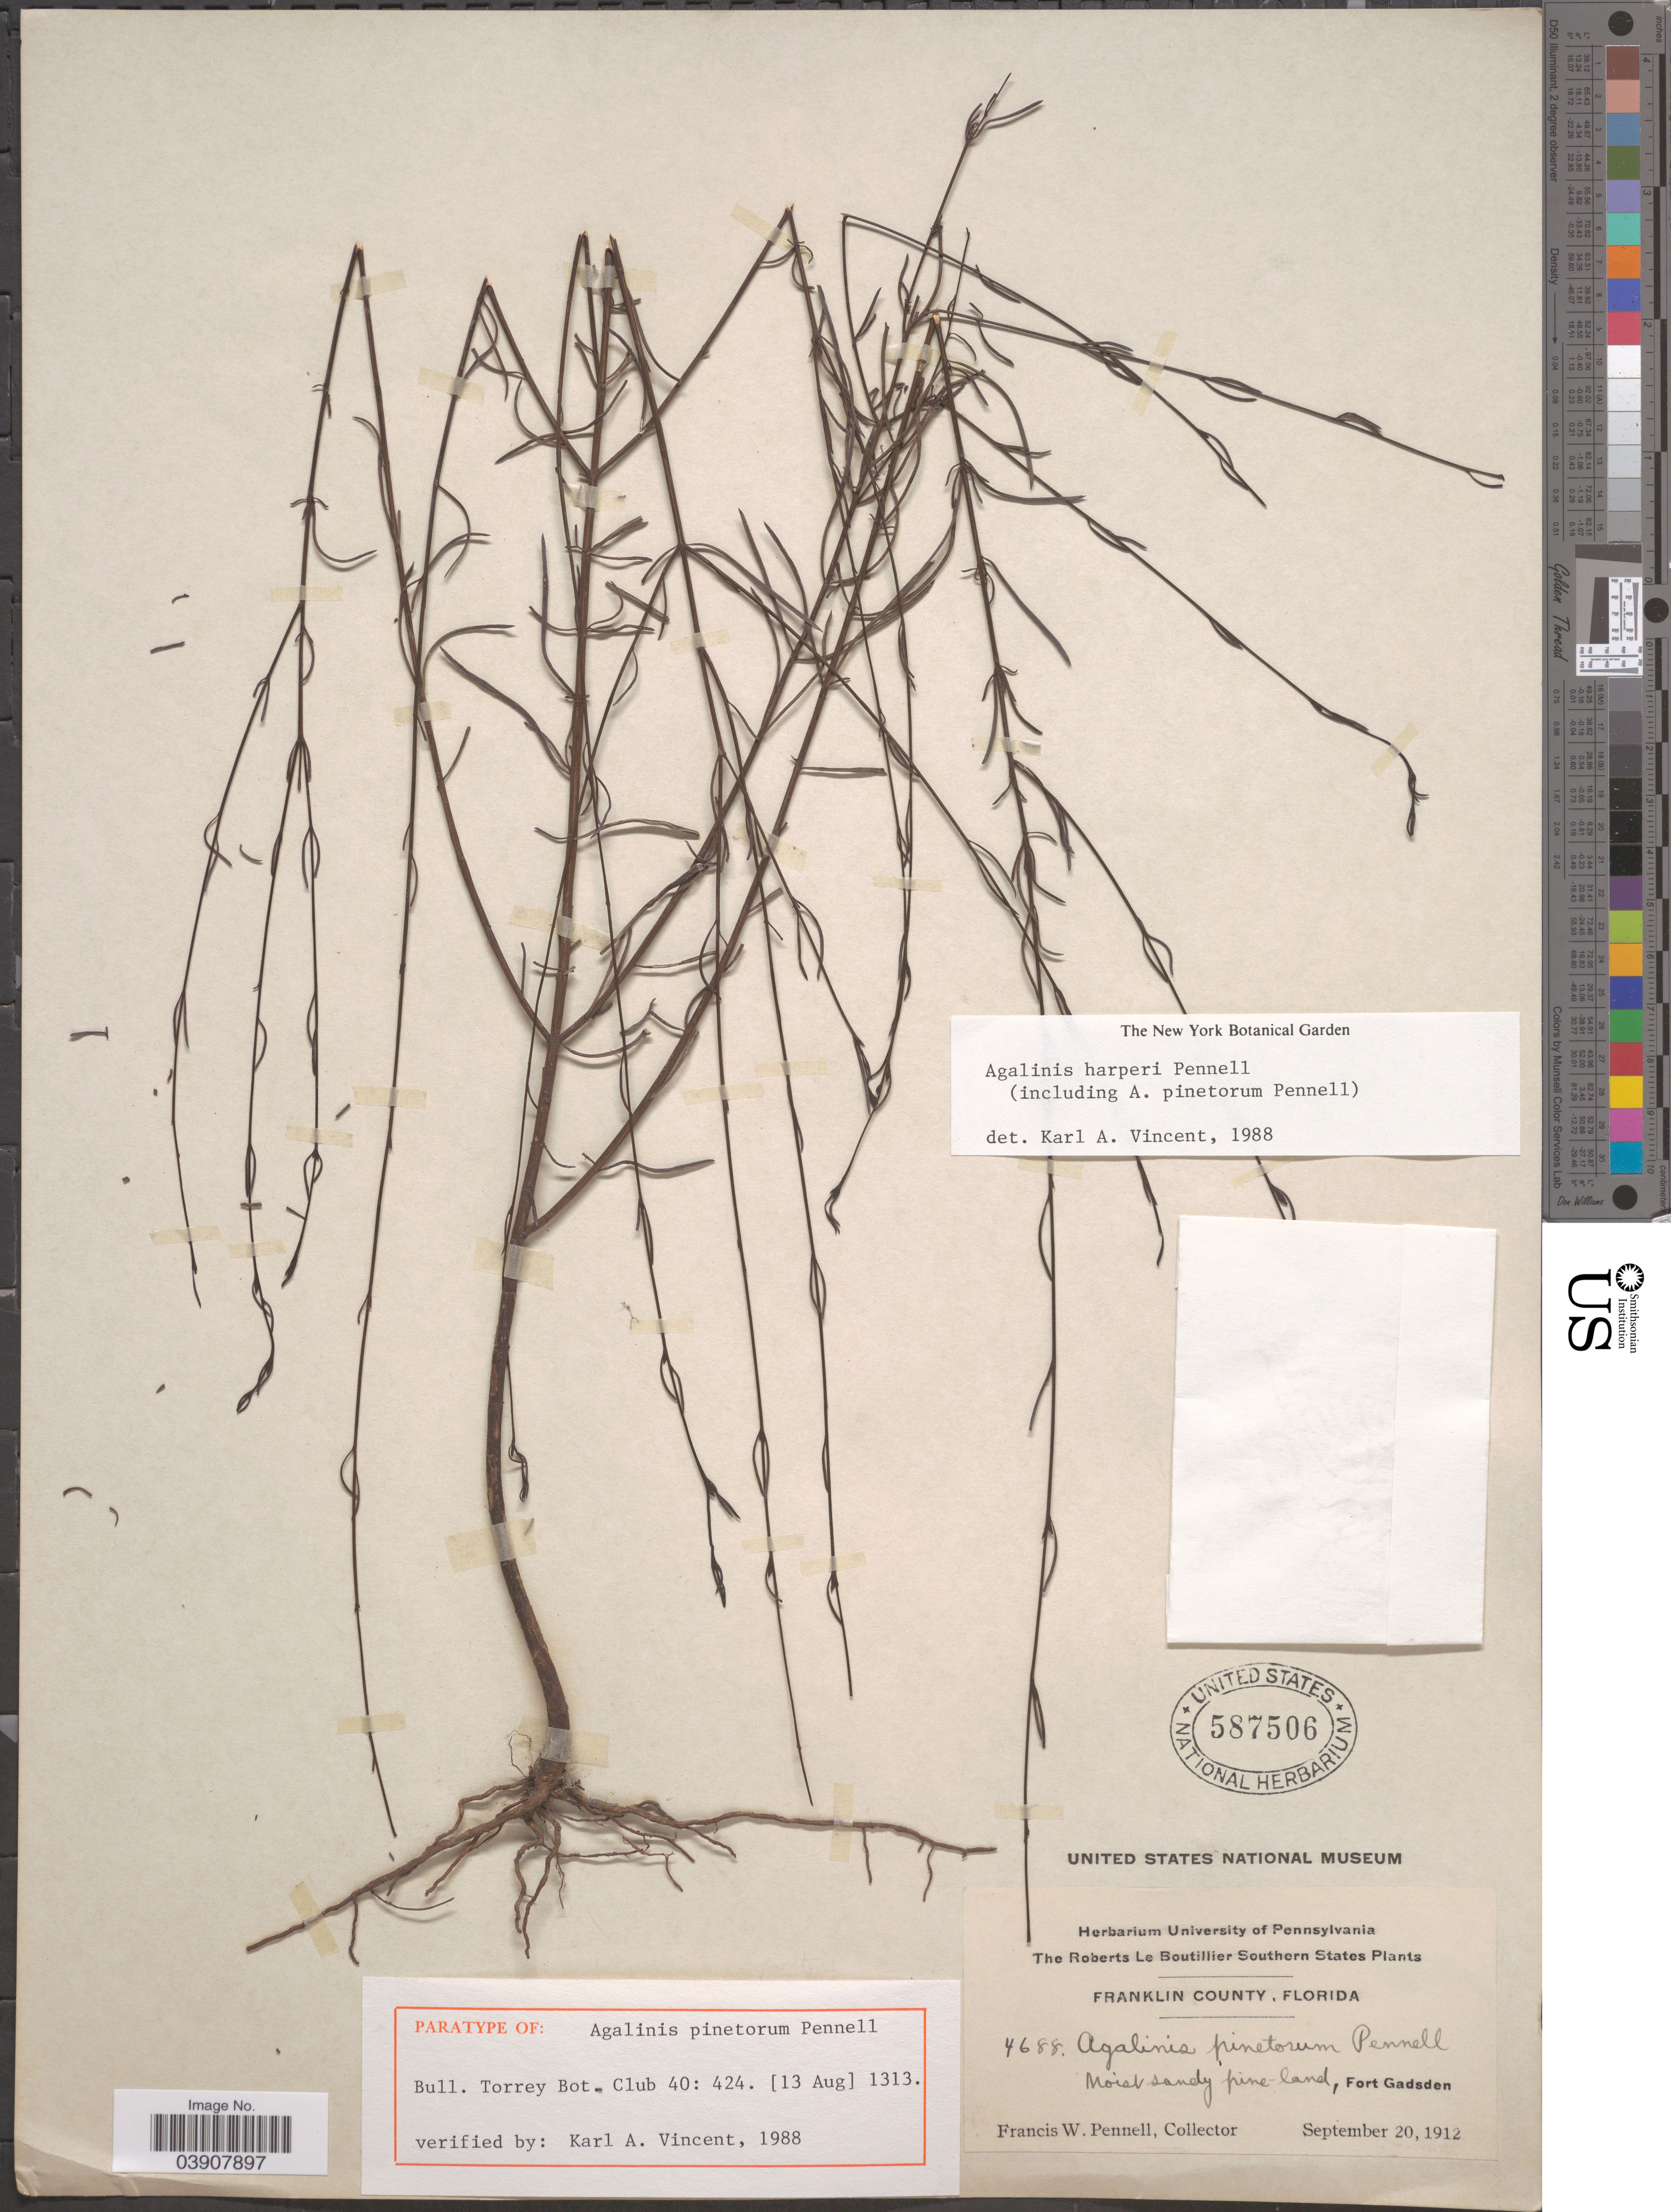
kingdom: Plantae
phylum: Tracheophyta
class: Magnoliopsida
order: Lamiales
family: Orobanchaceae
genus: Agalinis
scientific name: Agalinis harperi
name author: Pennell in Small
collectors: F. W. Pennell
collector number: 4688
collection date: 1912-09-20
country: United States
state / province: Florida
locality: Franklin County. Fort Gadsden.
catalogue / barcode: US 587506